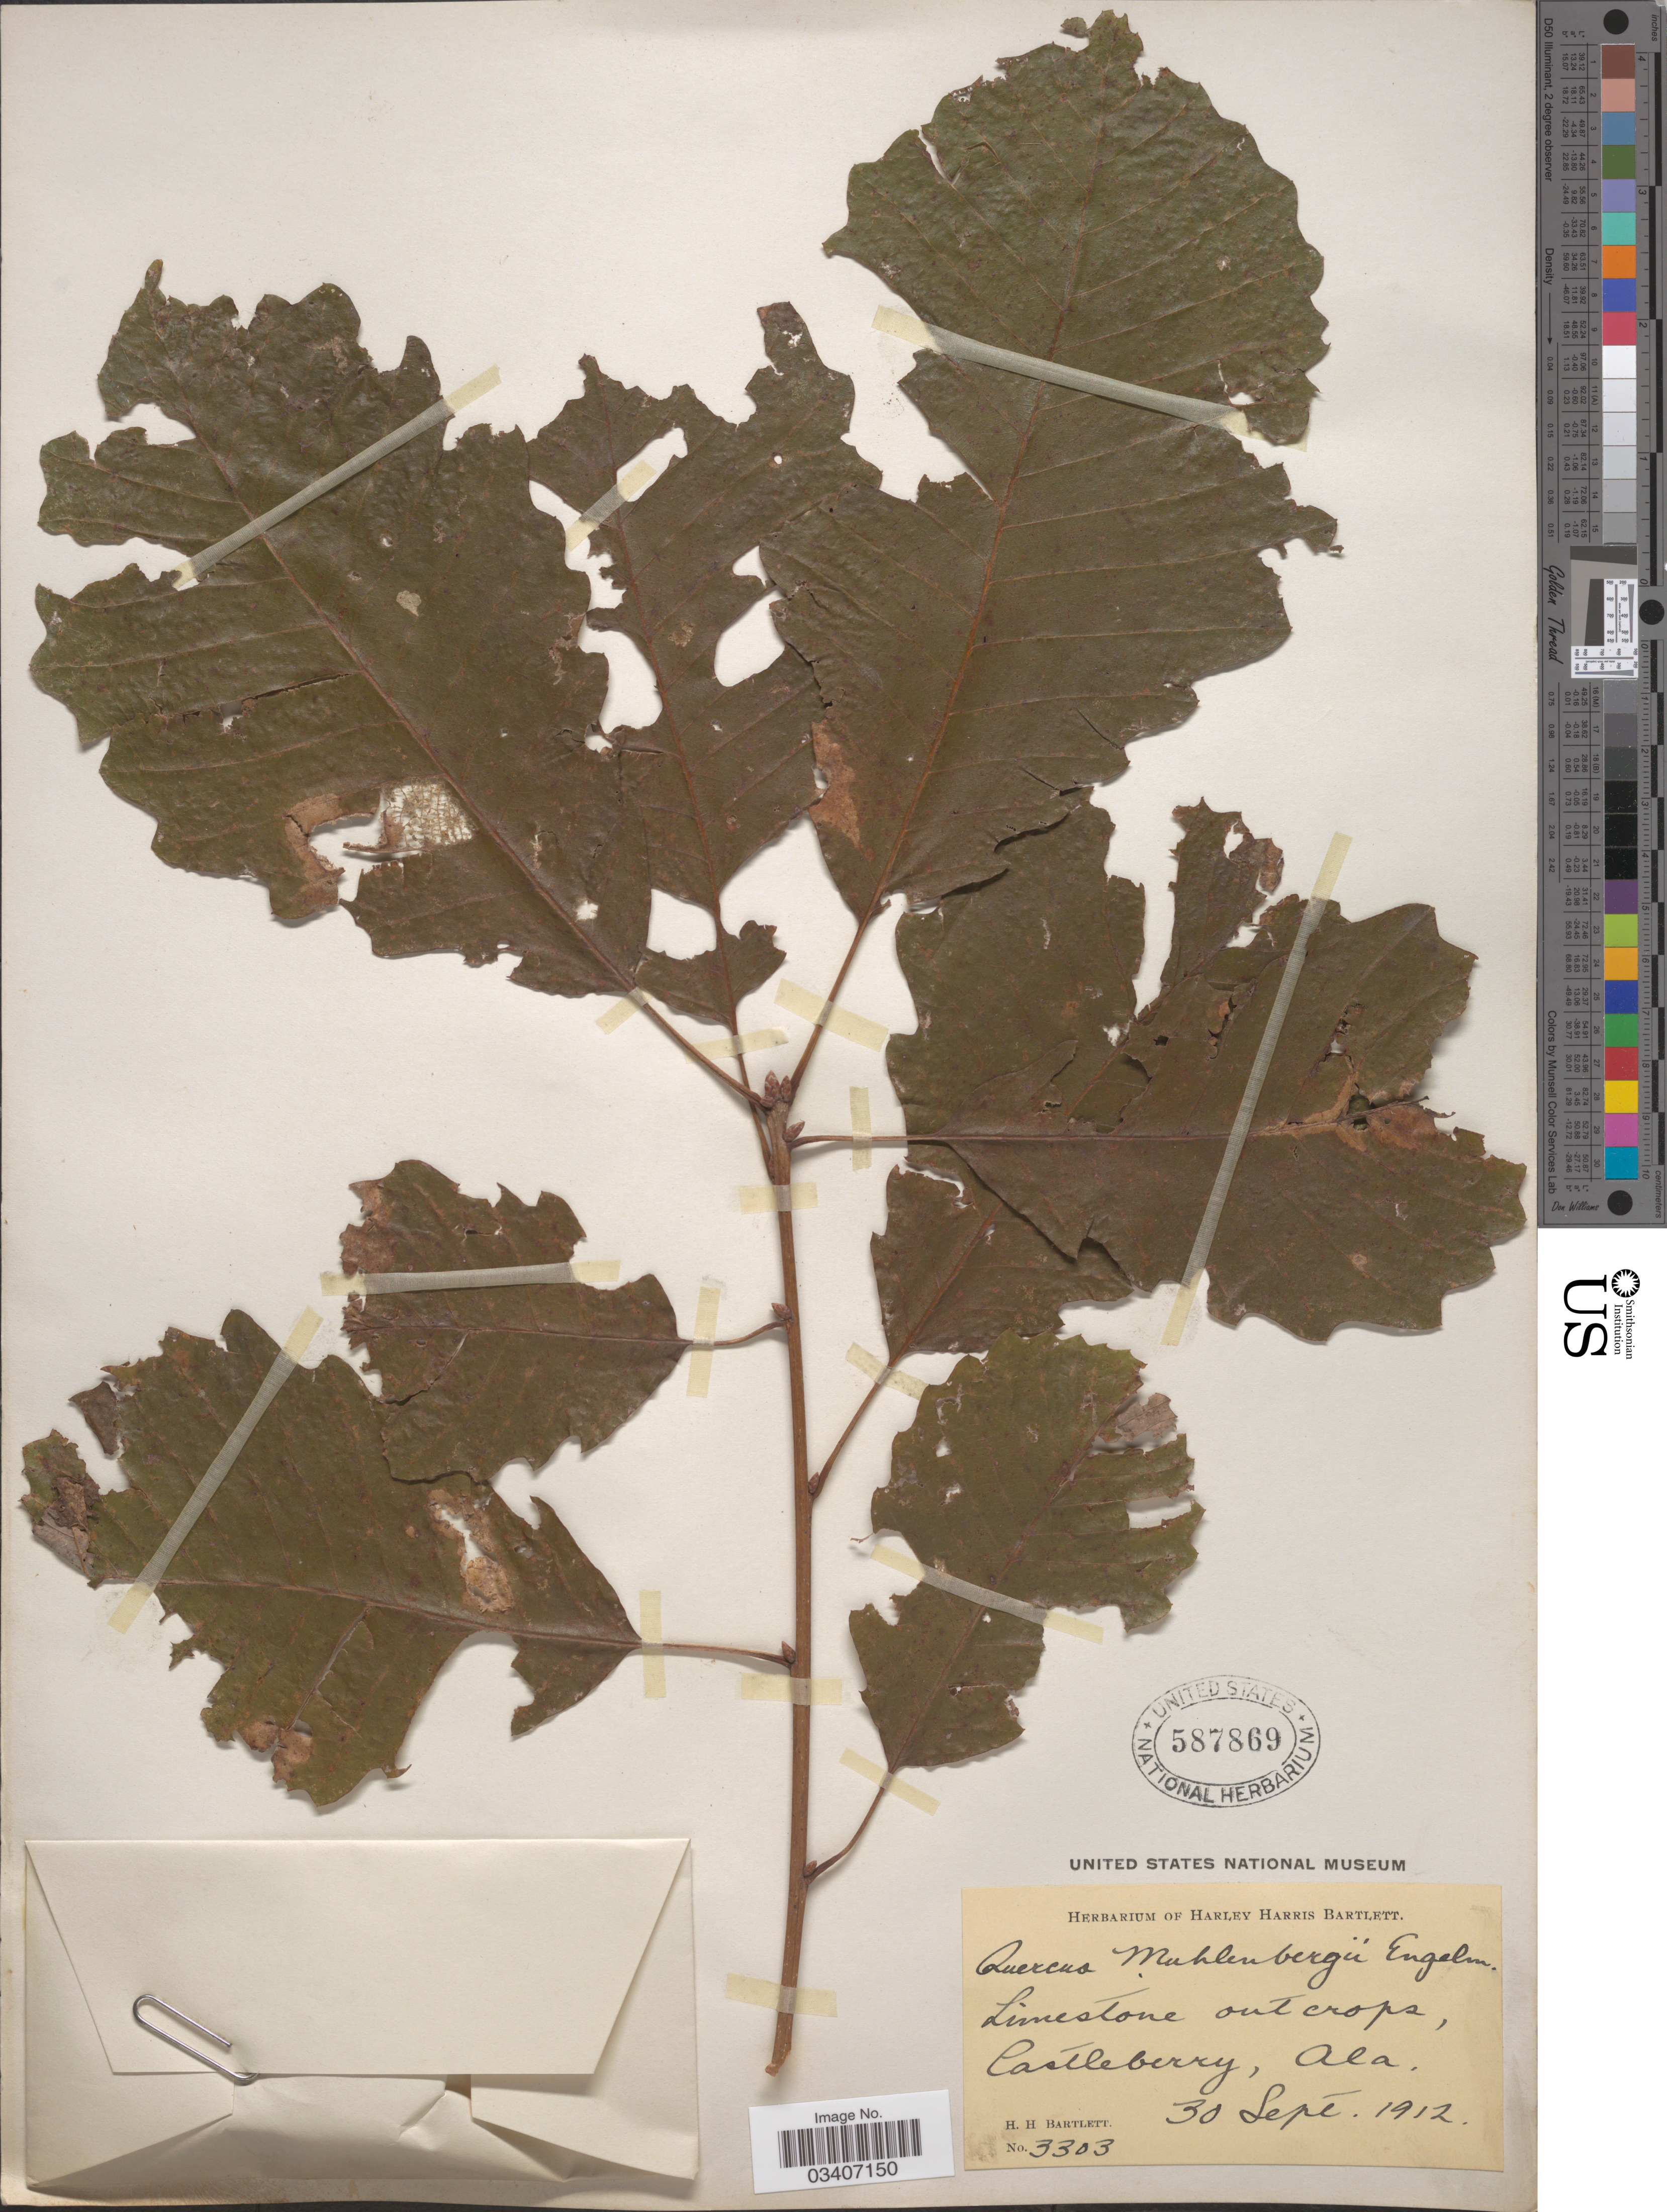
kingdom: Plantae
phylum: Tracheophyta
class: Magnoliopsida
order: Fagales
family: Fagaceae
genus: Quercus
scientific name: Quercus muehlenbergii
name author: Engelm.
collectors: H. H. Bartlett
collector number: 3303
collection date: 1912-09-30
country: United States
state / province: Alabama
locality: Castleberry.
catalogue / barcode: US 587869